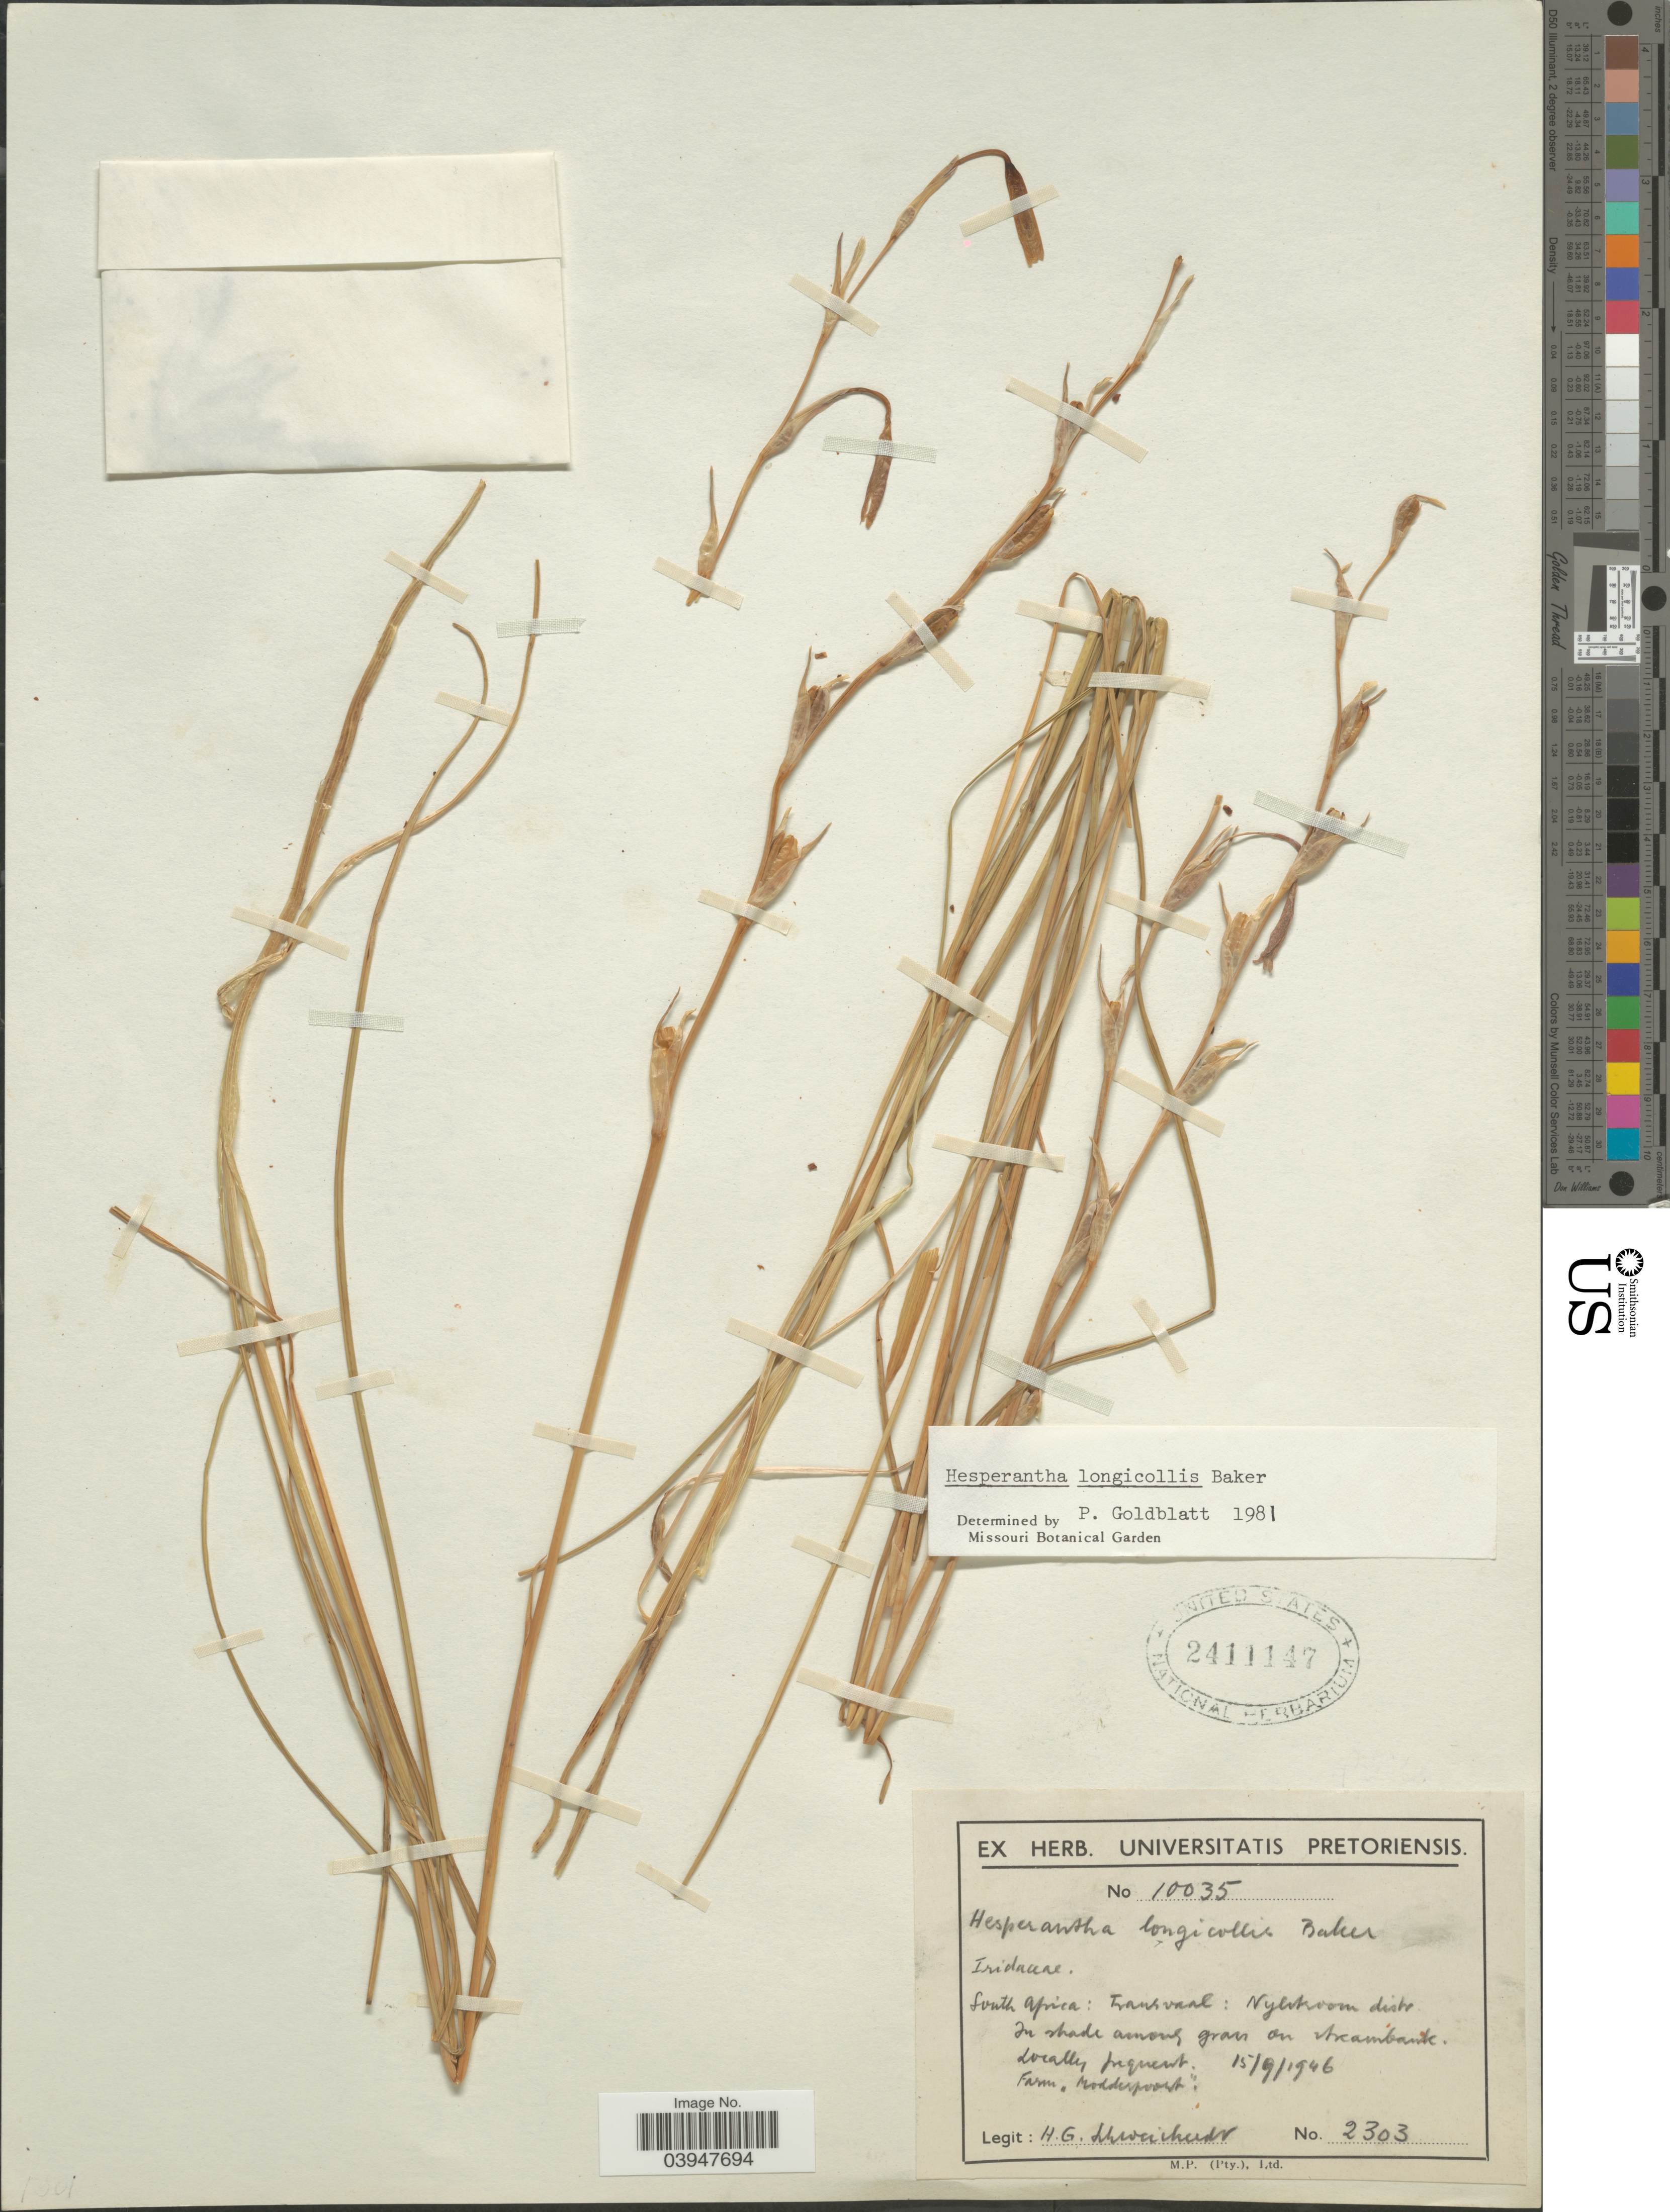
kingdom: Plantae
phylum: Tracheophyta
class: Liliopsida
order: Asparagales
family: Iridaceae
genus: Hesperantha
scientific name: Hesperantha longicollis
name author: Baker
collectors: H. Schweickerdt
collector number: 2303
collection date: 1946-09-15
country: South Africa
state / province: Limpopo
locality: Transvaal: Nylstroom dist.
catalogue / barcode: US 2411147